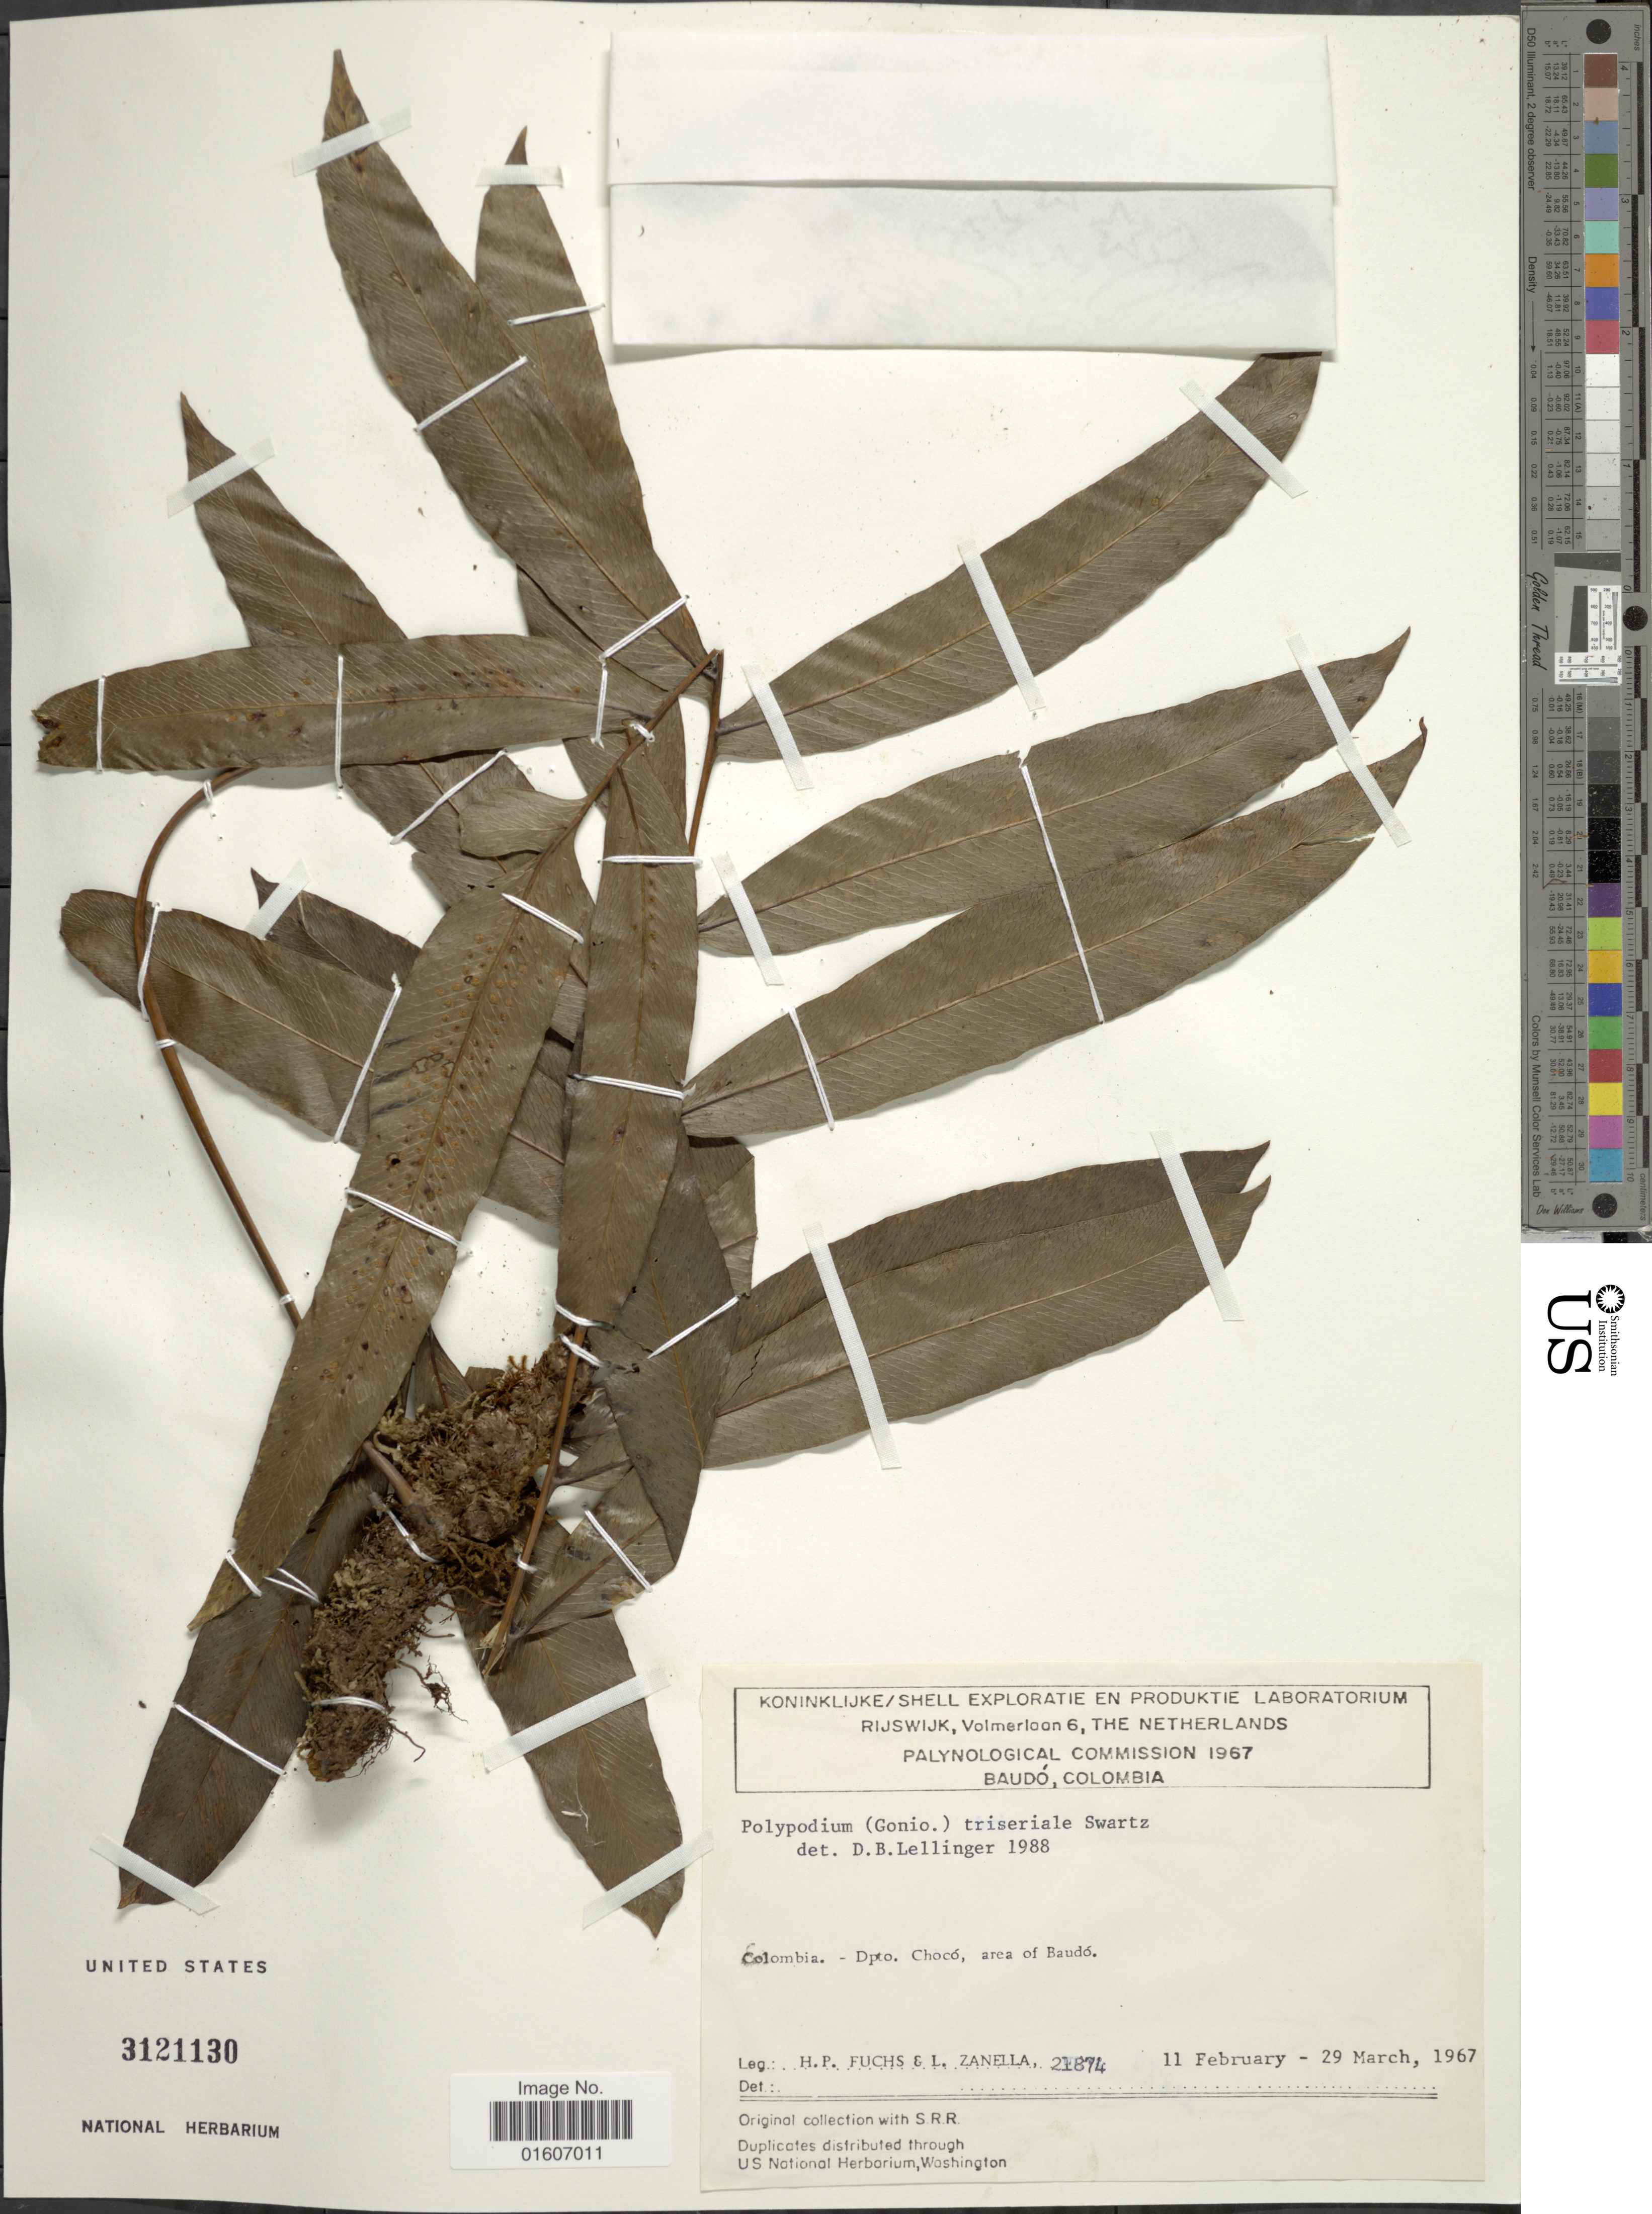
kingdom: Plantae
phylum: Tracheophyta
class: Polypodiopsida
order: Polypodiales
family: Polypodiaceae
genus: Serpocaulon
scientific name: Serpocaulon triseriale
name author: (Sw.) A.R. Sm.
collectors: H. P. Fuchs & L. Zanella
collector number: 21874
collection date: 1967-02-11/1967-03-29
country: Colombia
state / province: Chocó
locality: Dpto. Chocó, area of Baudó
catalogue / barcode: US 3121130